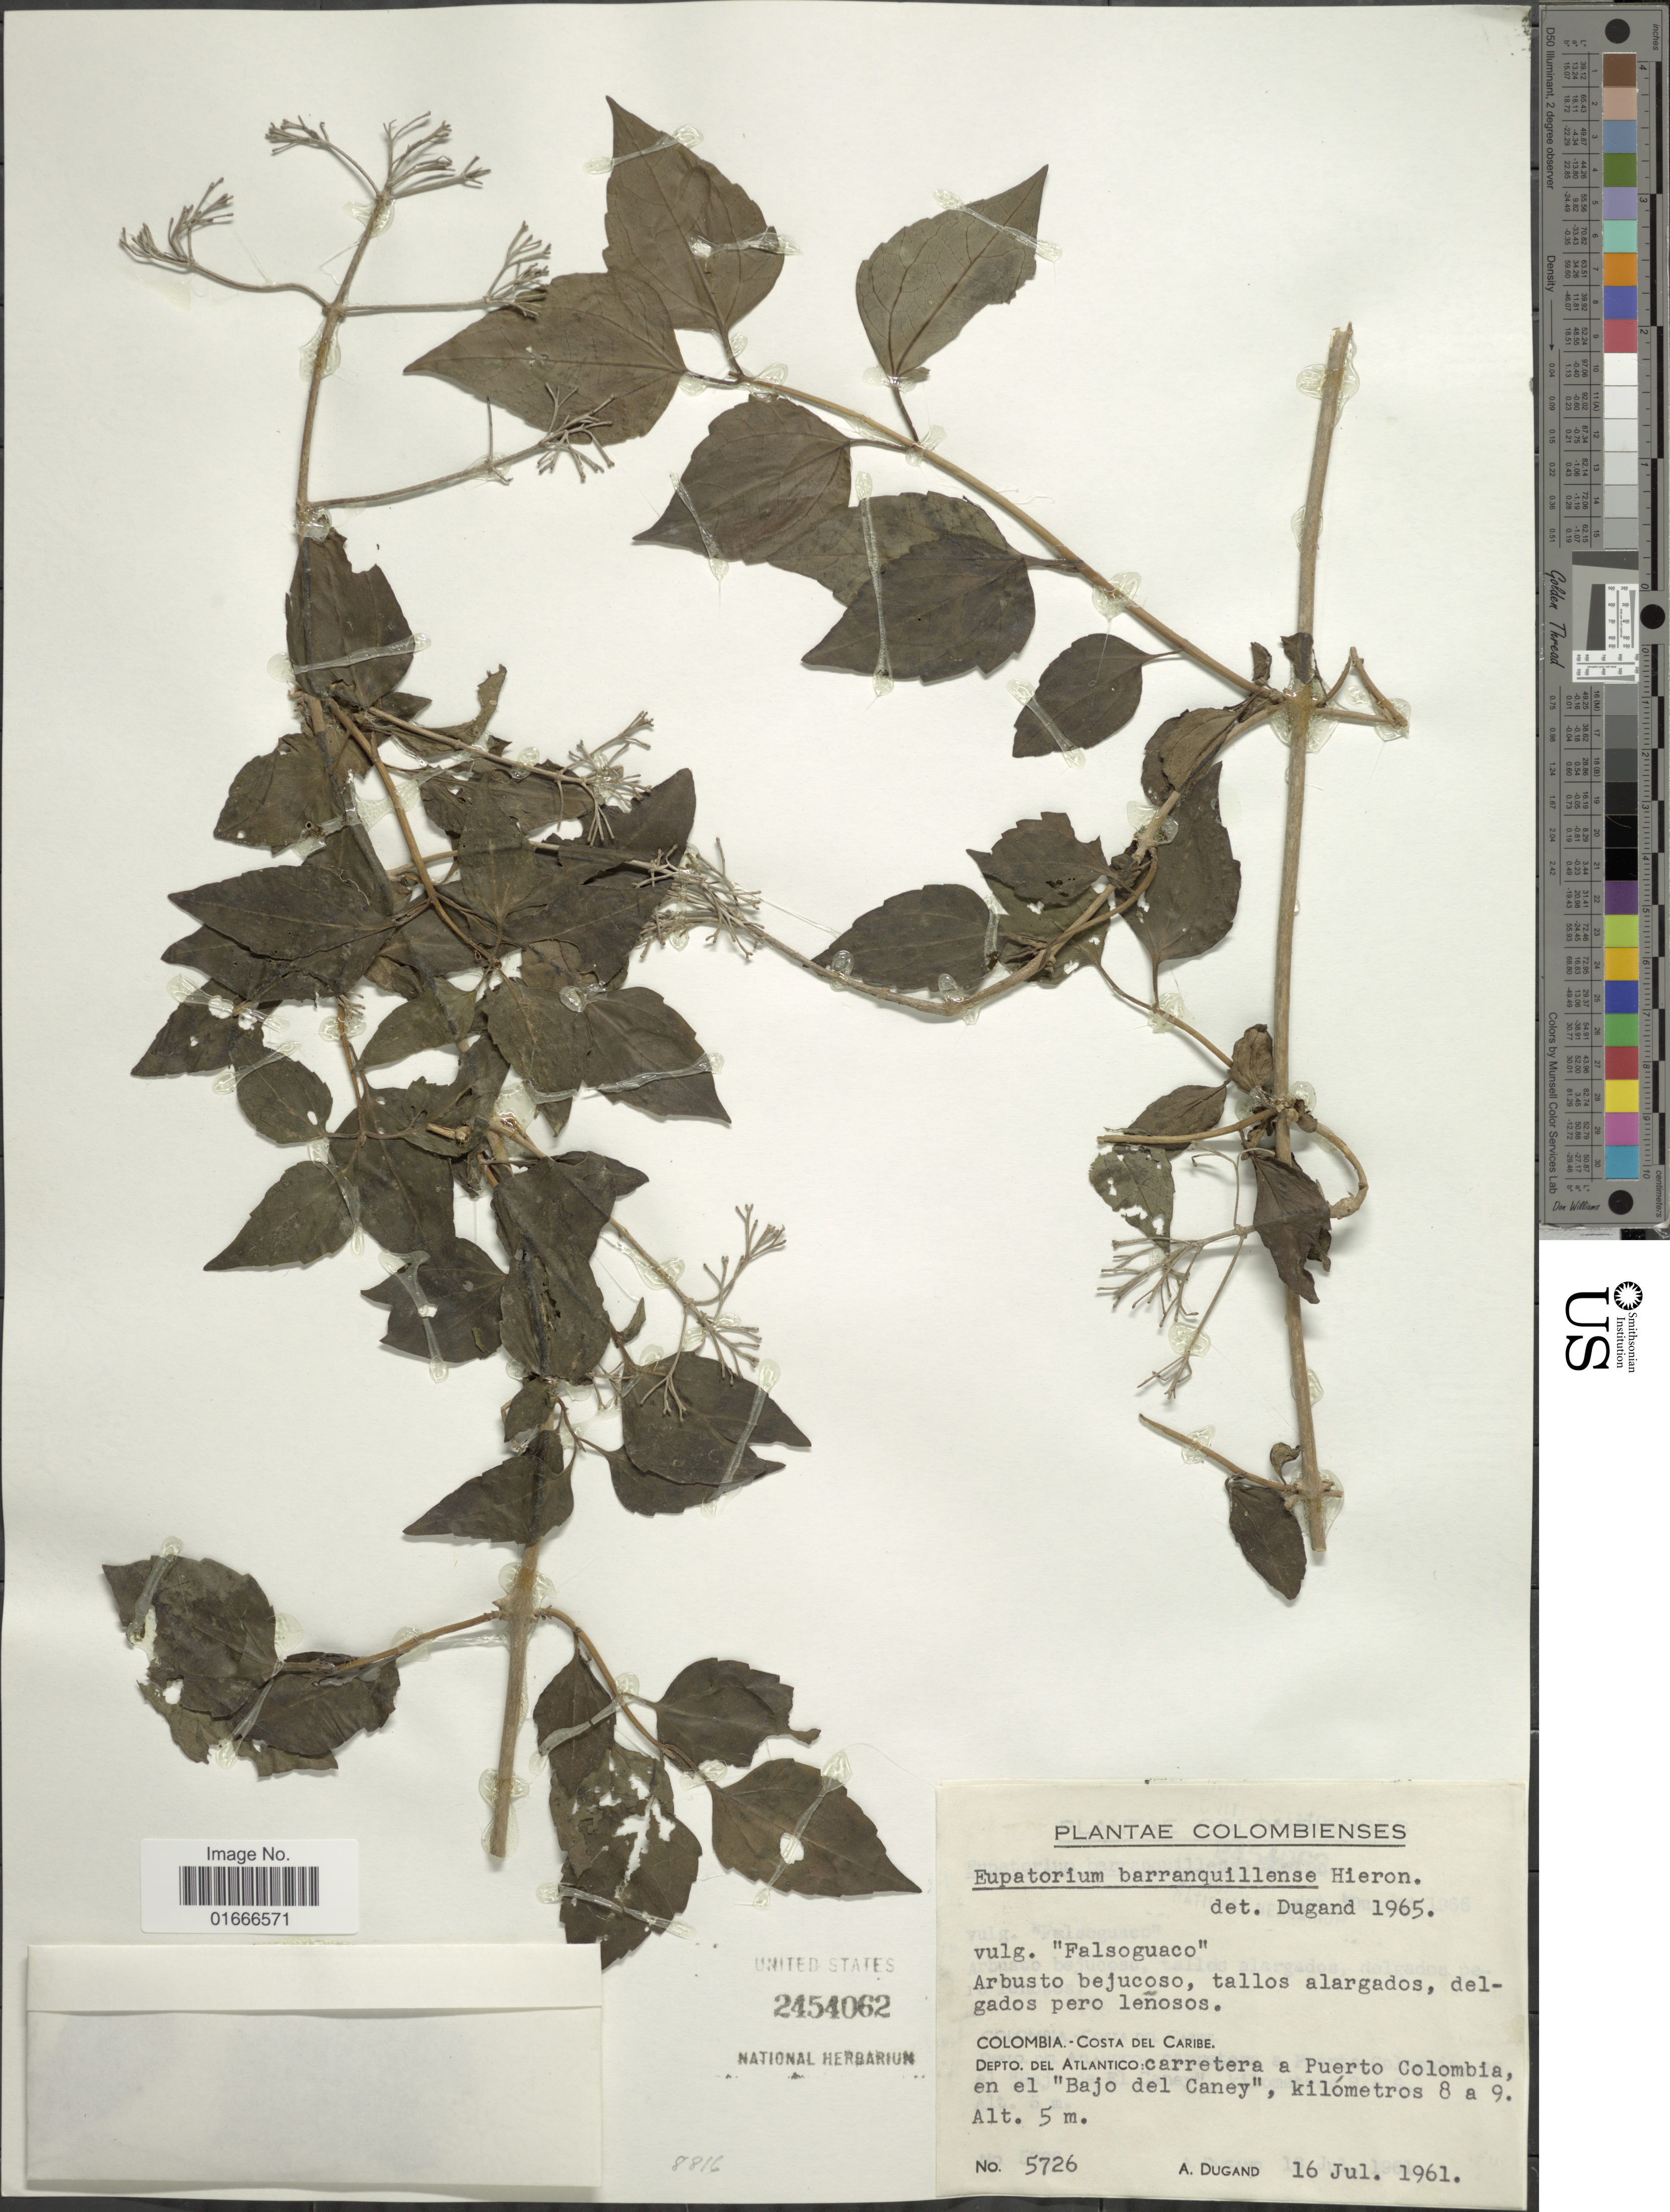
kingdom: Plantae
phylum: Tracheophyta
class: Magnoliopsida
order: Asterales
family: Asteraceae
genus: Chromolaena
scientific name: Chromolaena barranquillensis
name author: (Hieron.) R.M. King & H. Rob.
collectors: A. Dugand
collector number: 5726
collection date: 1961-07-16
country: Colombia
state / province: Atlántico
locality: Costa del Caribe, carretera a Puerto Colombia, en el Bajo del Caney, kilometros 8 a 9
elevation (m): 5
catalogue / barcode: US 2454062